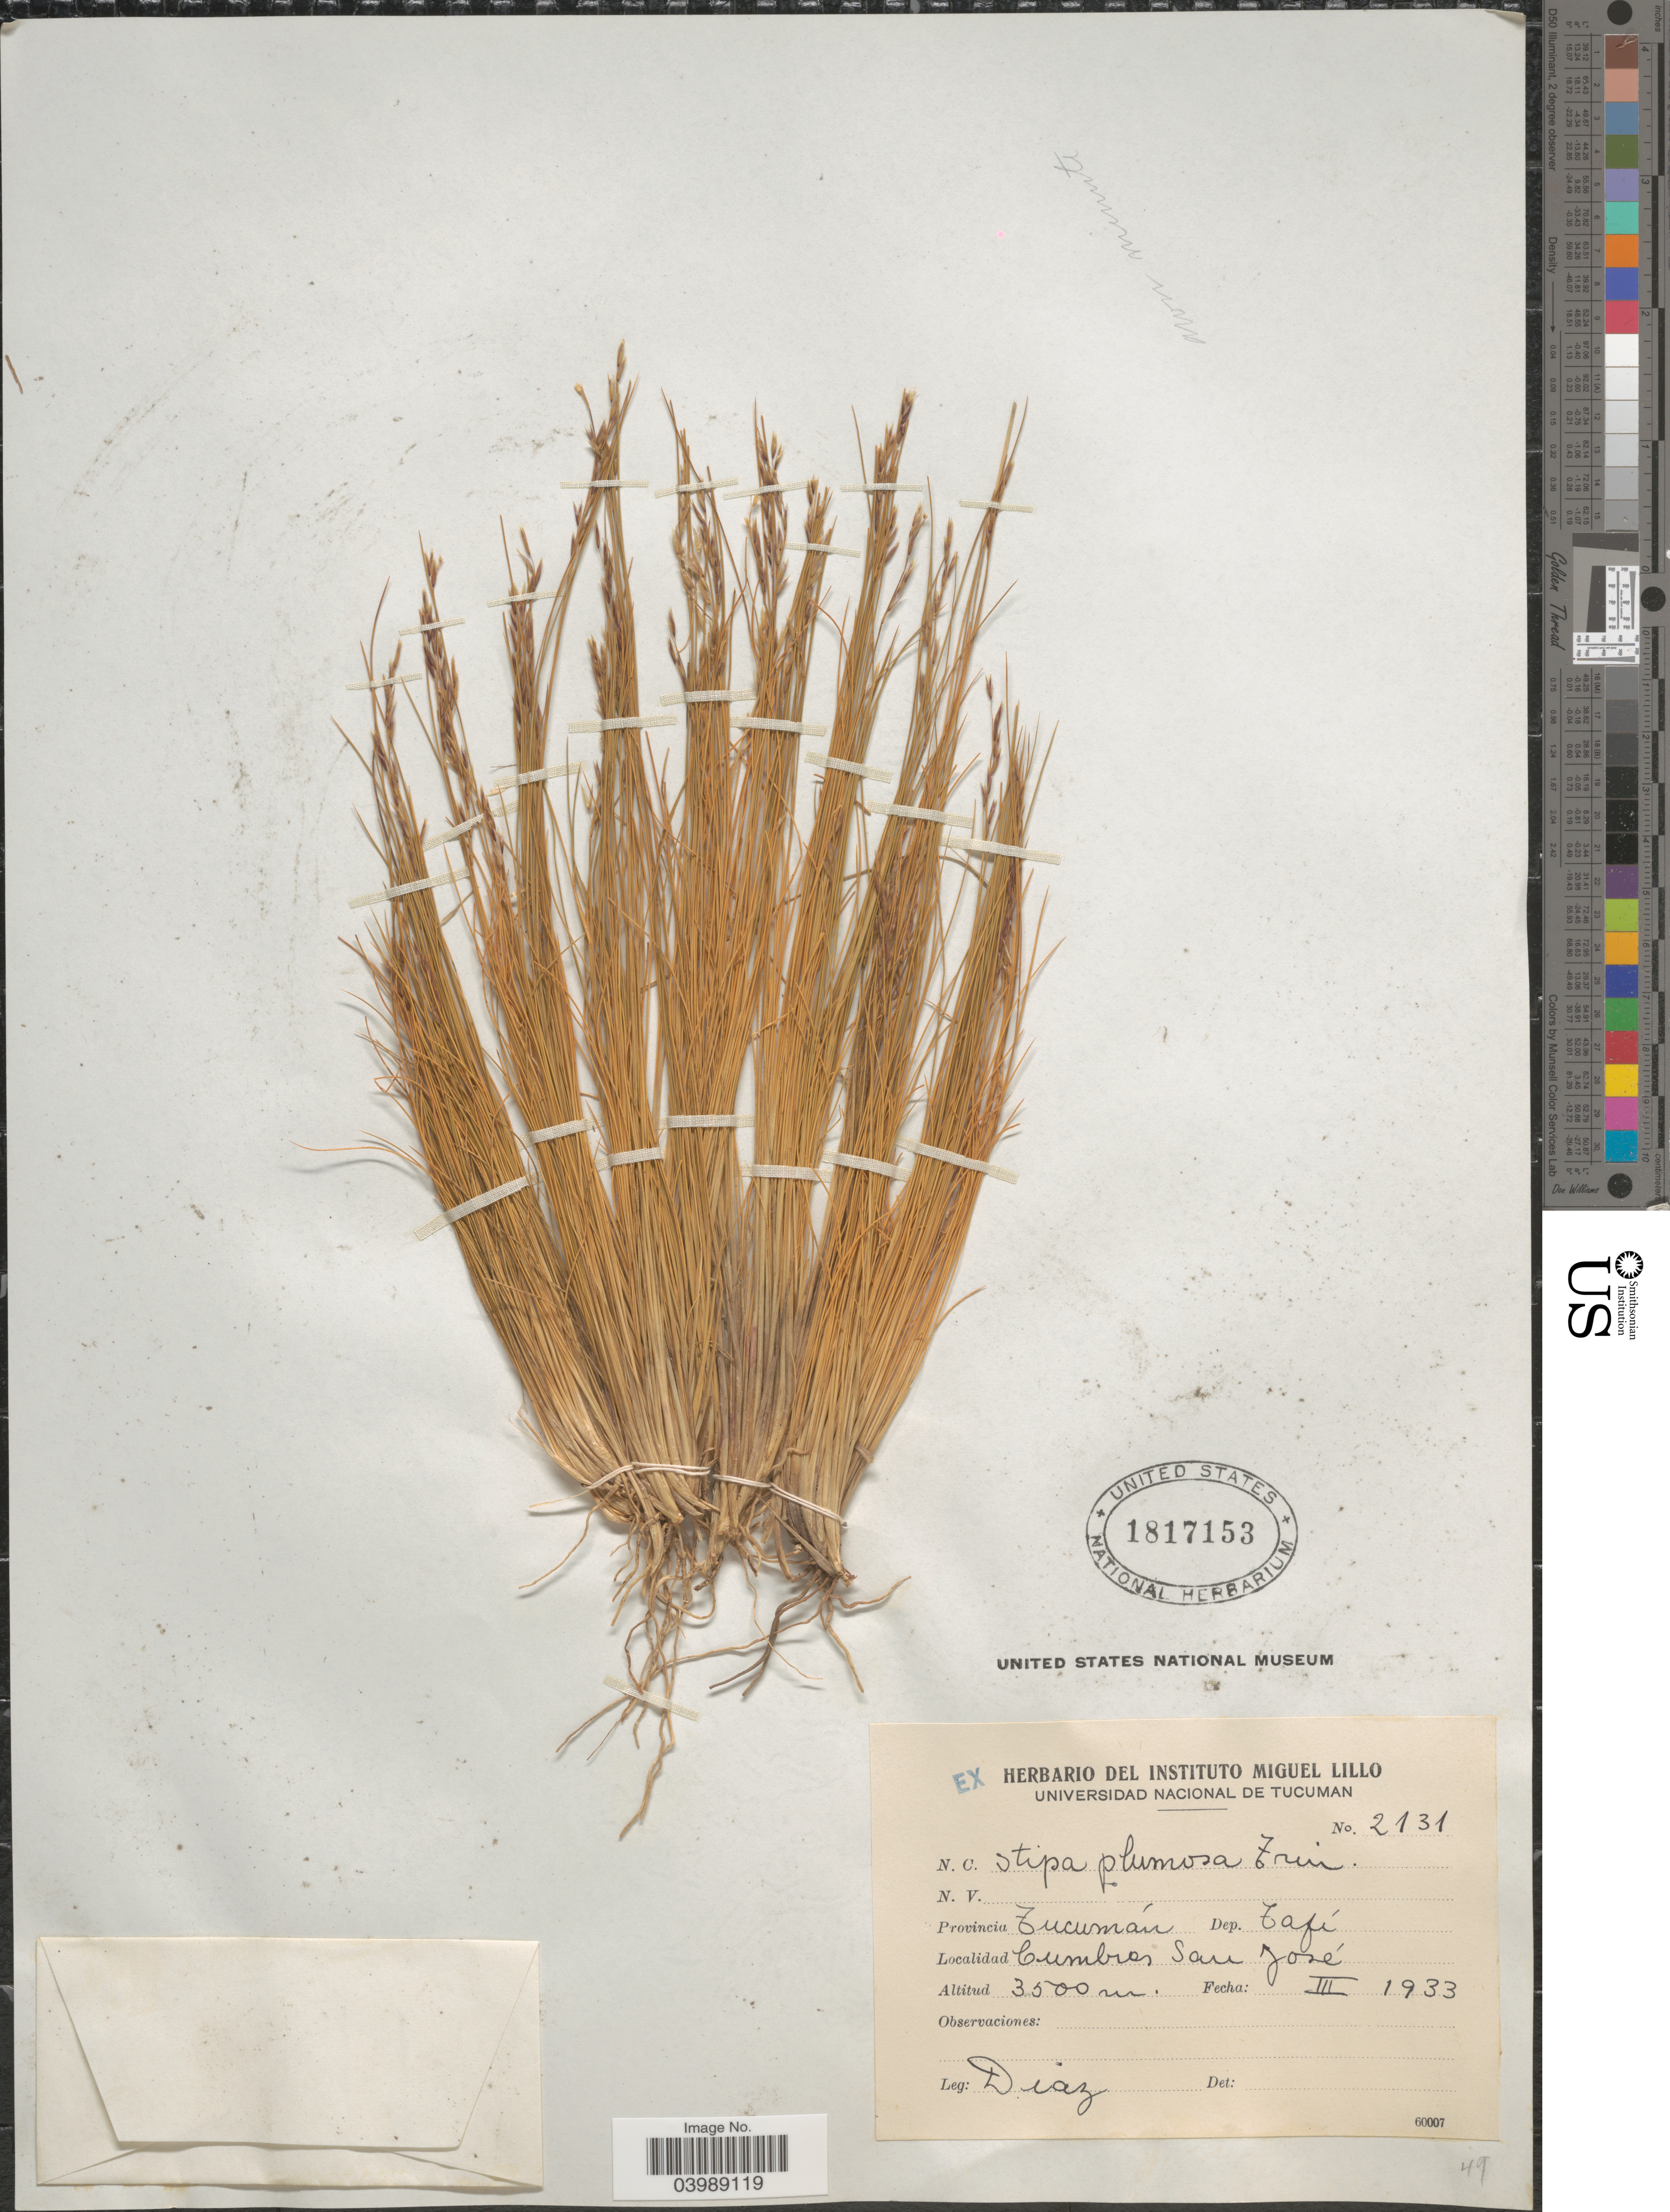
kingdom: Plantae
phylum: Tracheophyta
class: Liliopsida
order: Poales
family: Poaceae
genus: Anatherostipa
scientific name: Anatherostipa mucronata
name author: (Griseb.) F. Rojas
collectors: Diaz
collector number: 2131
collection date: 1933-03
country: Argentina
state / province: Tucuman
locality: Dep. Tafí. Cumbres San José.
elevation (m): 3500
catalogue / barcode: US 1817153